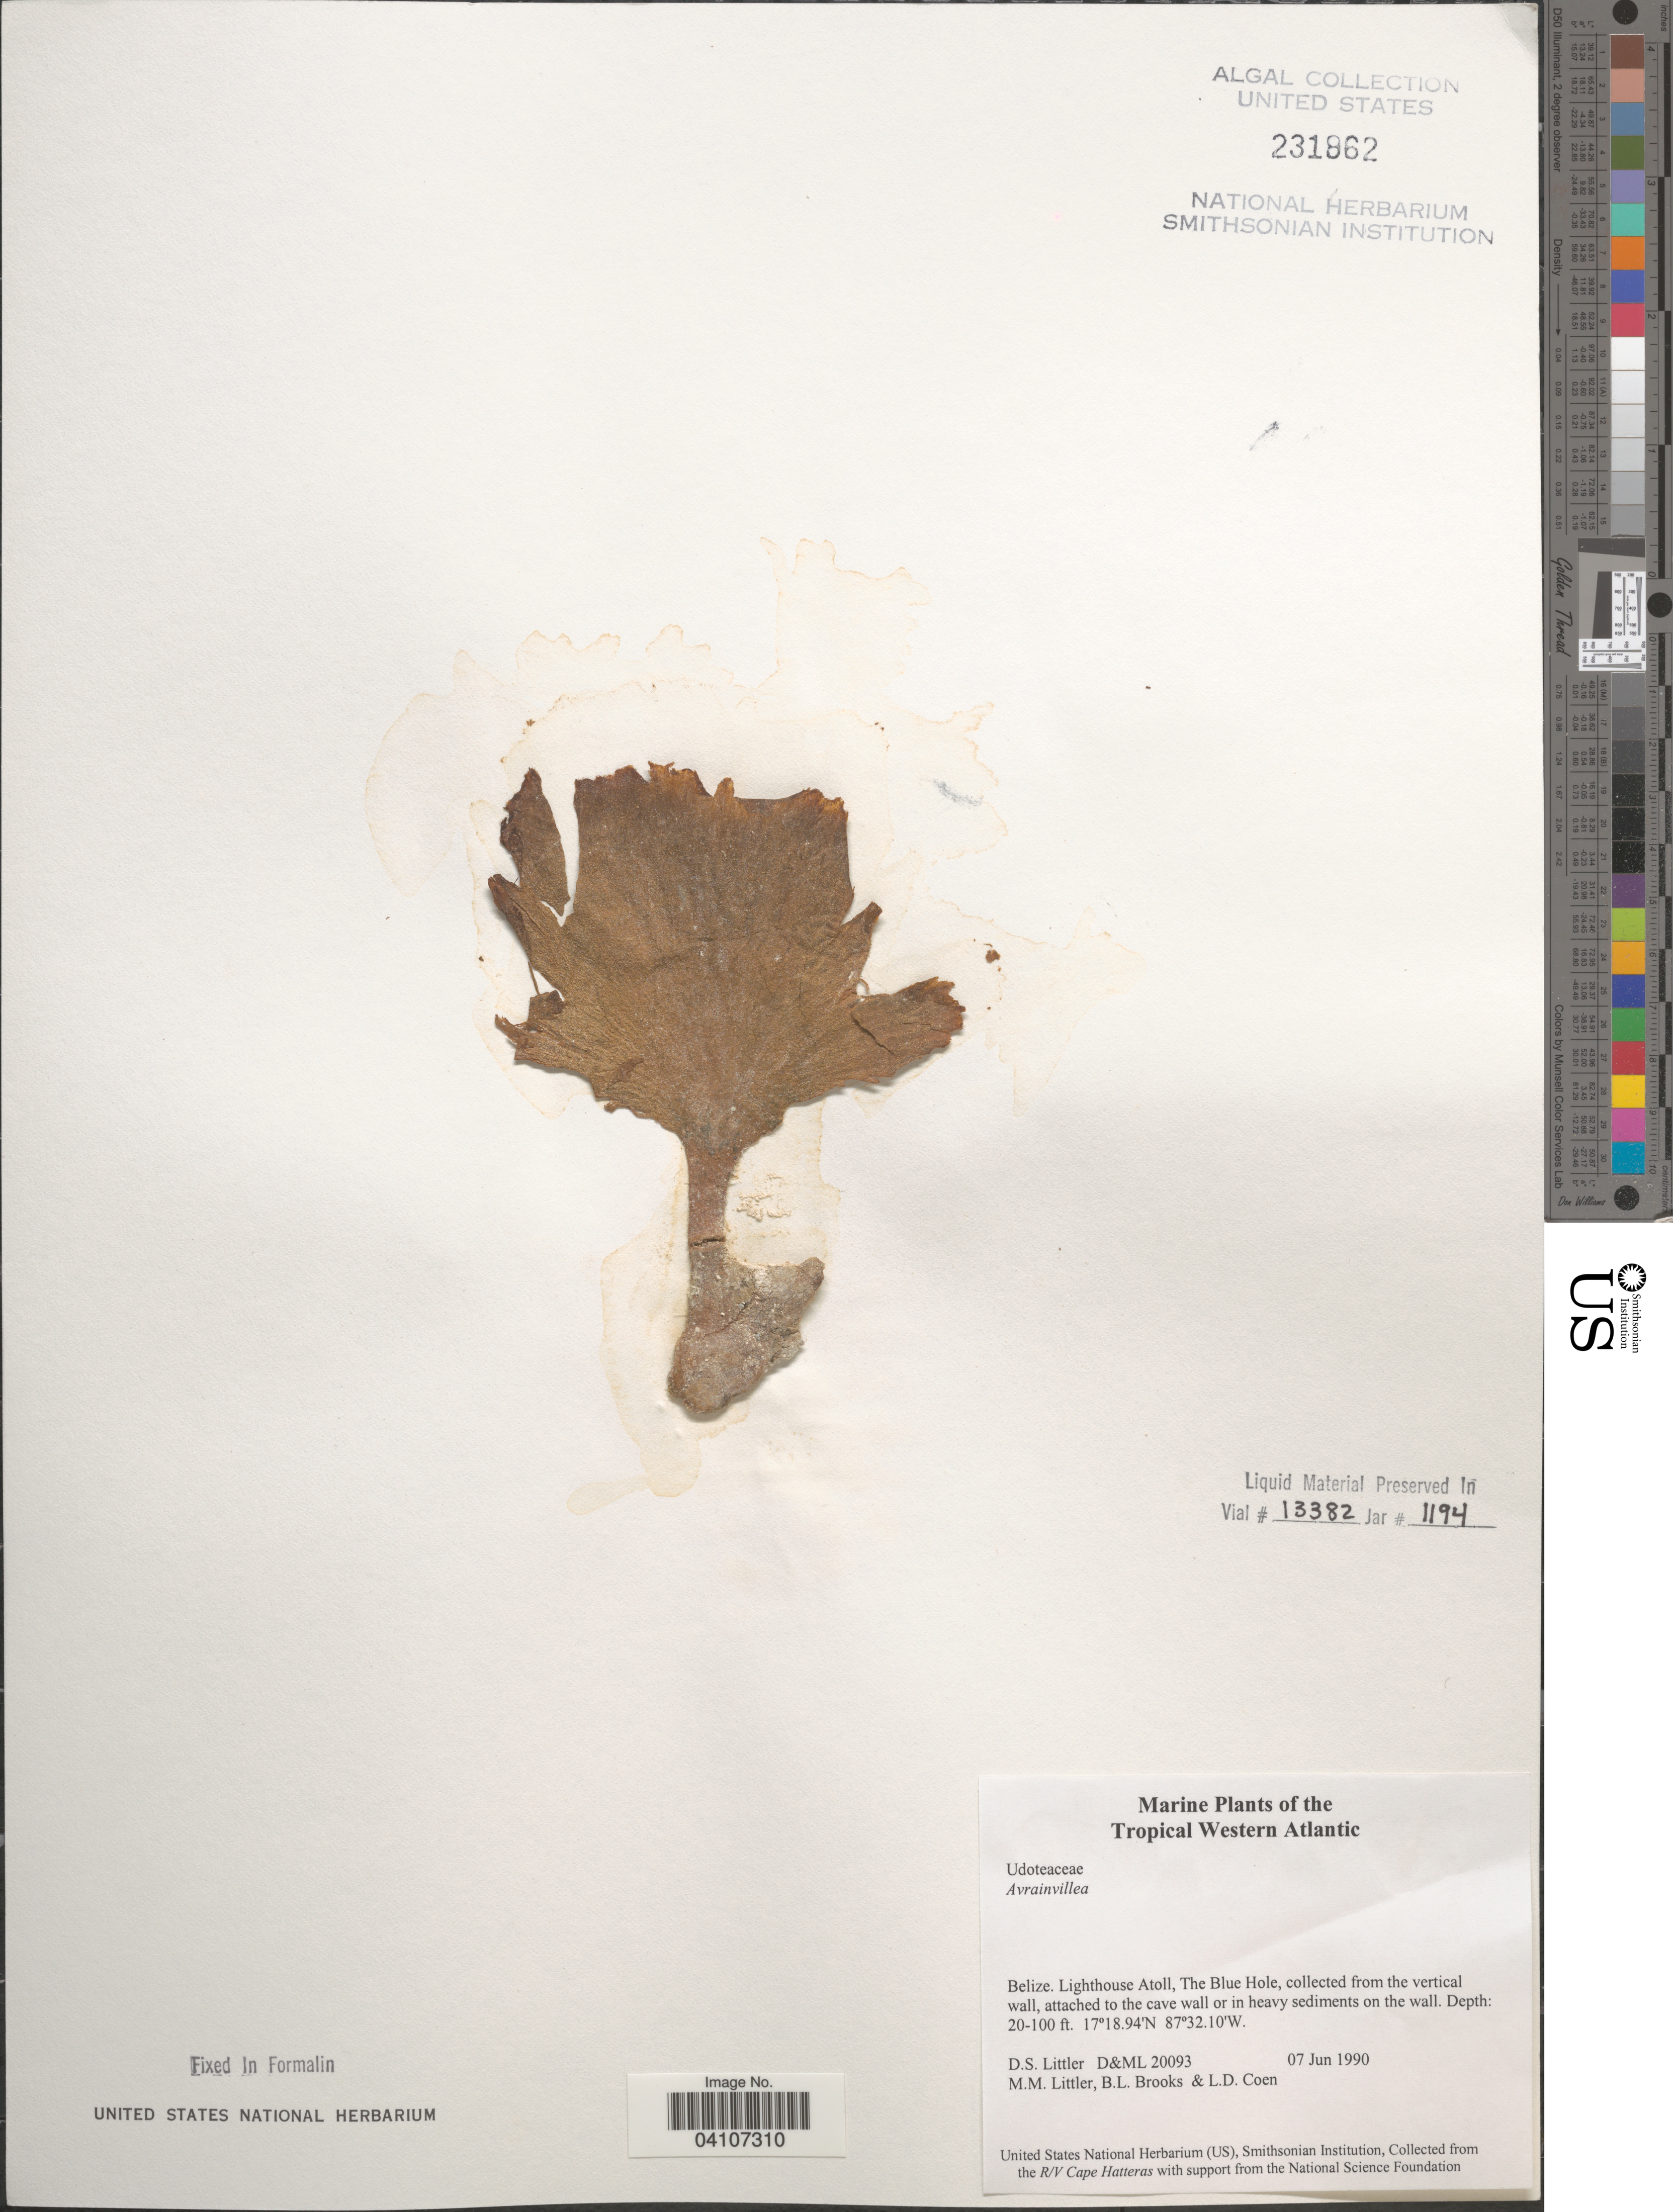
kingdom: Plantae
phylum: Chlorophyta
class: Ulvophyceae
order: Bryopsidales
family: Dichotomosiphonaceae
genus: Avrainvillea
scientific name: Avrainvillea sp.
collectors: D. S. Littler, B. Brooks & L. Coen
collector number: D&ML20093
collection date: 1990-06-07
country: Belize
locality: Tropical Western Atlantic. Lighthouse Atoll, The Blue Hole.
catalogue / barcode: US 231962